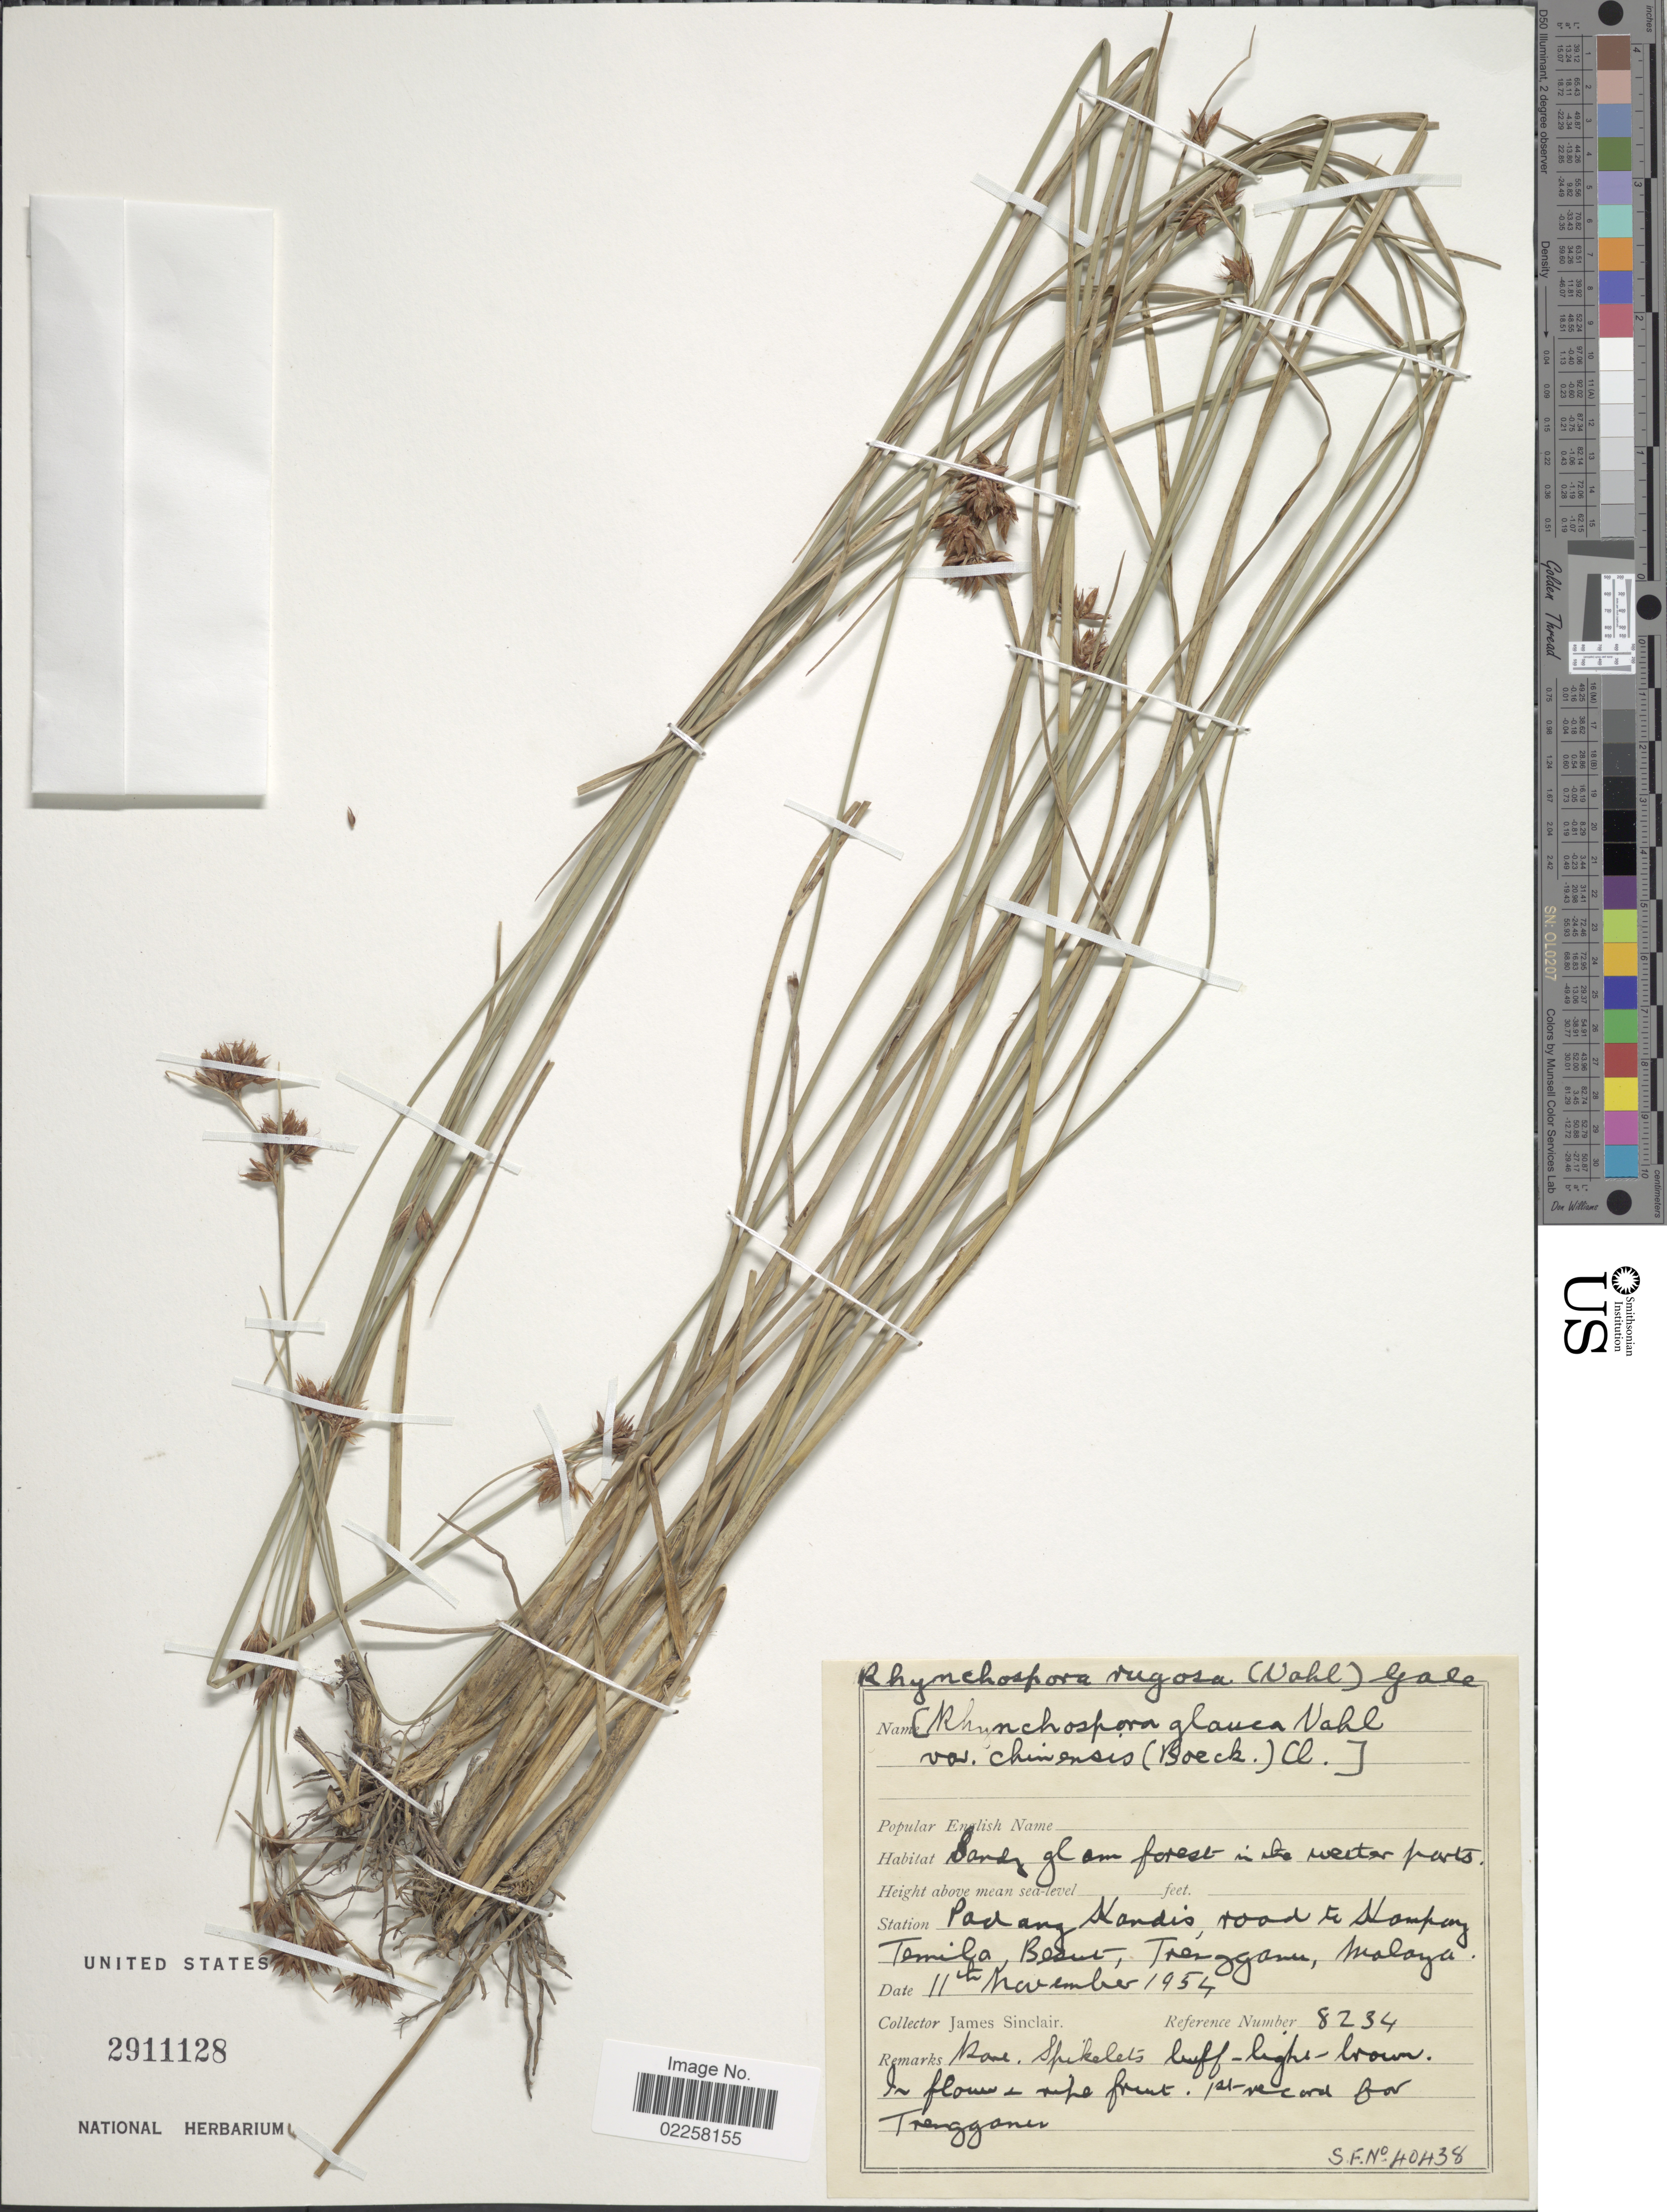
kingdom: Plantae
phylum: Tracheophyta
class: Liliopsida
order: Poales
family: Cyperaceae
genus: Rhynchospora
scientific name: Rhynchospora rugosa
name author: (Vahl) Gale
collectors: J. Sinclair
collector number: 8234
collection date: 1954-11-11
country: Malaysia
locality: Padang Kandis, road to Kampong Tamila, Besut, Trengganu, Malaya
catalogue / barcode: US 2911128